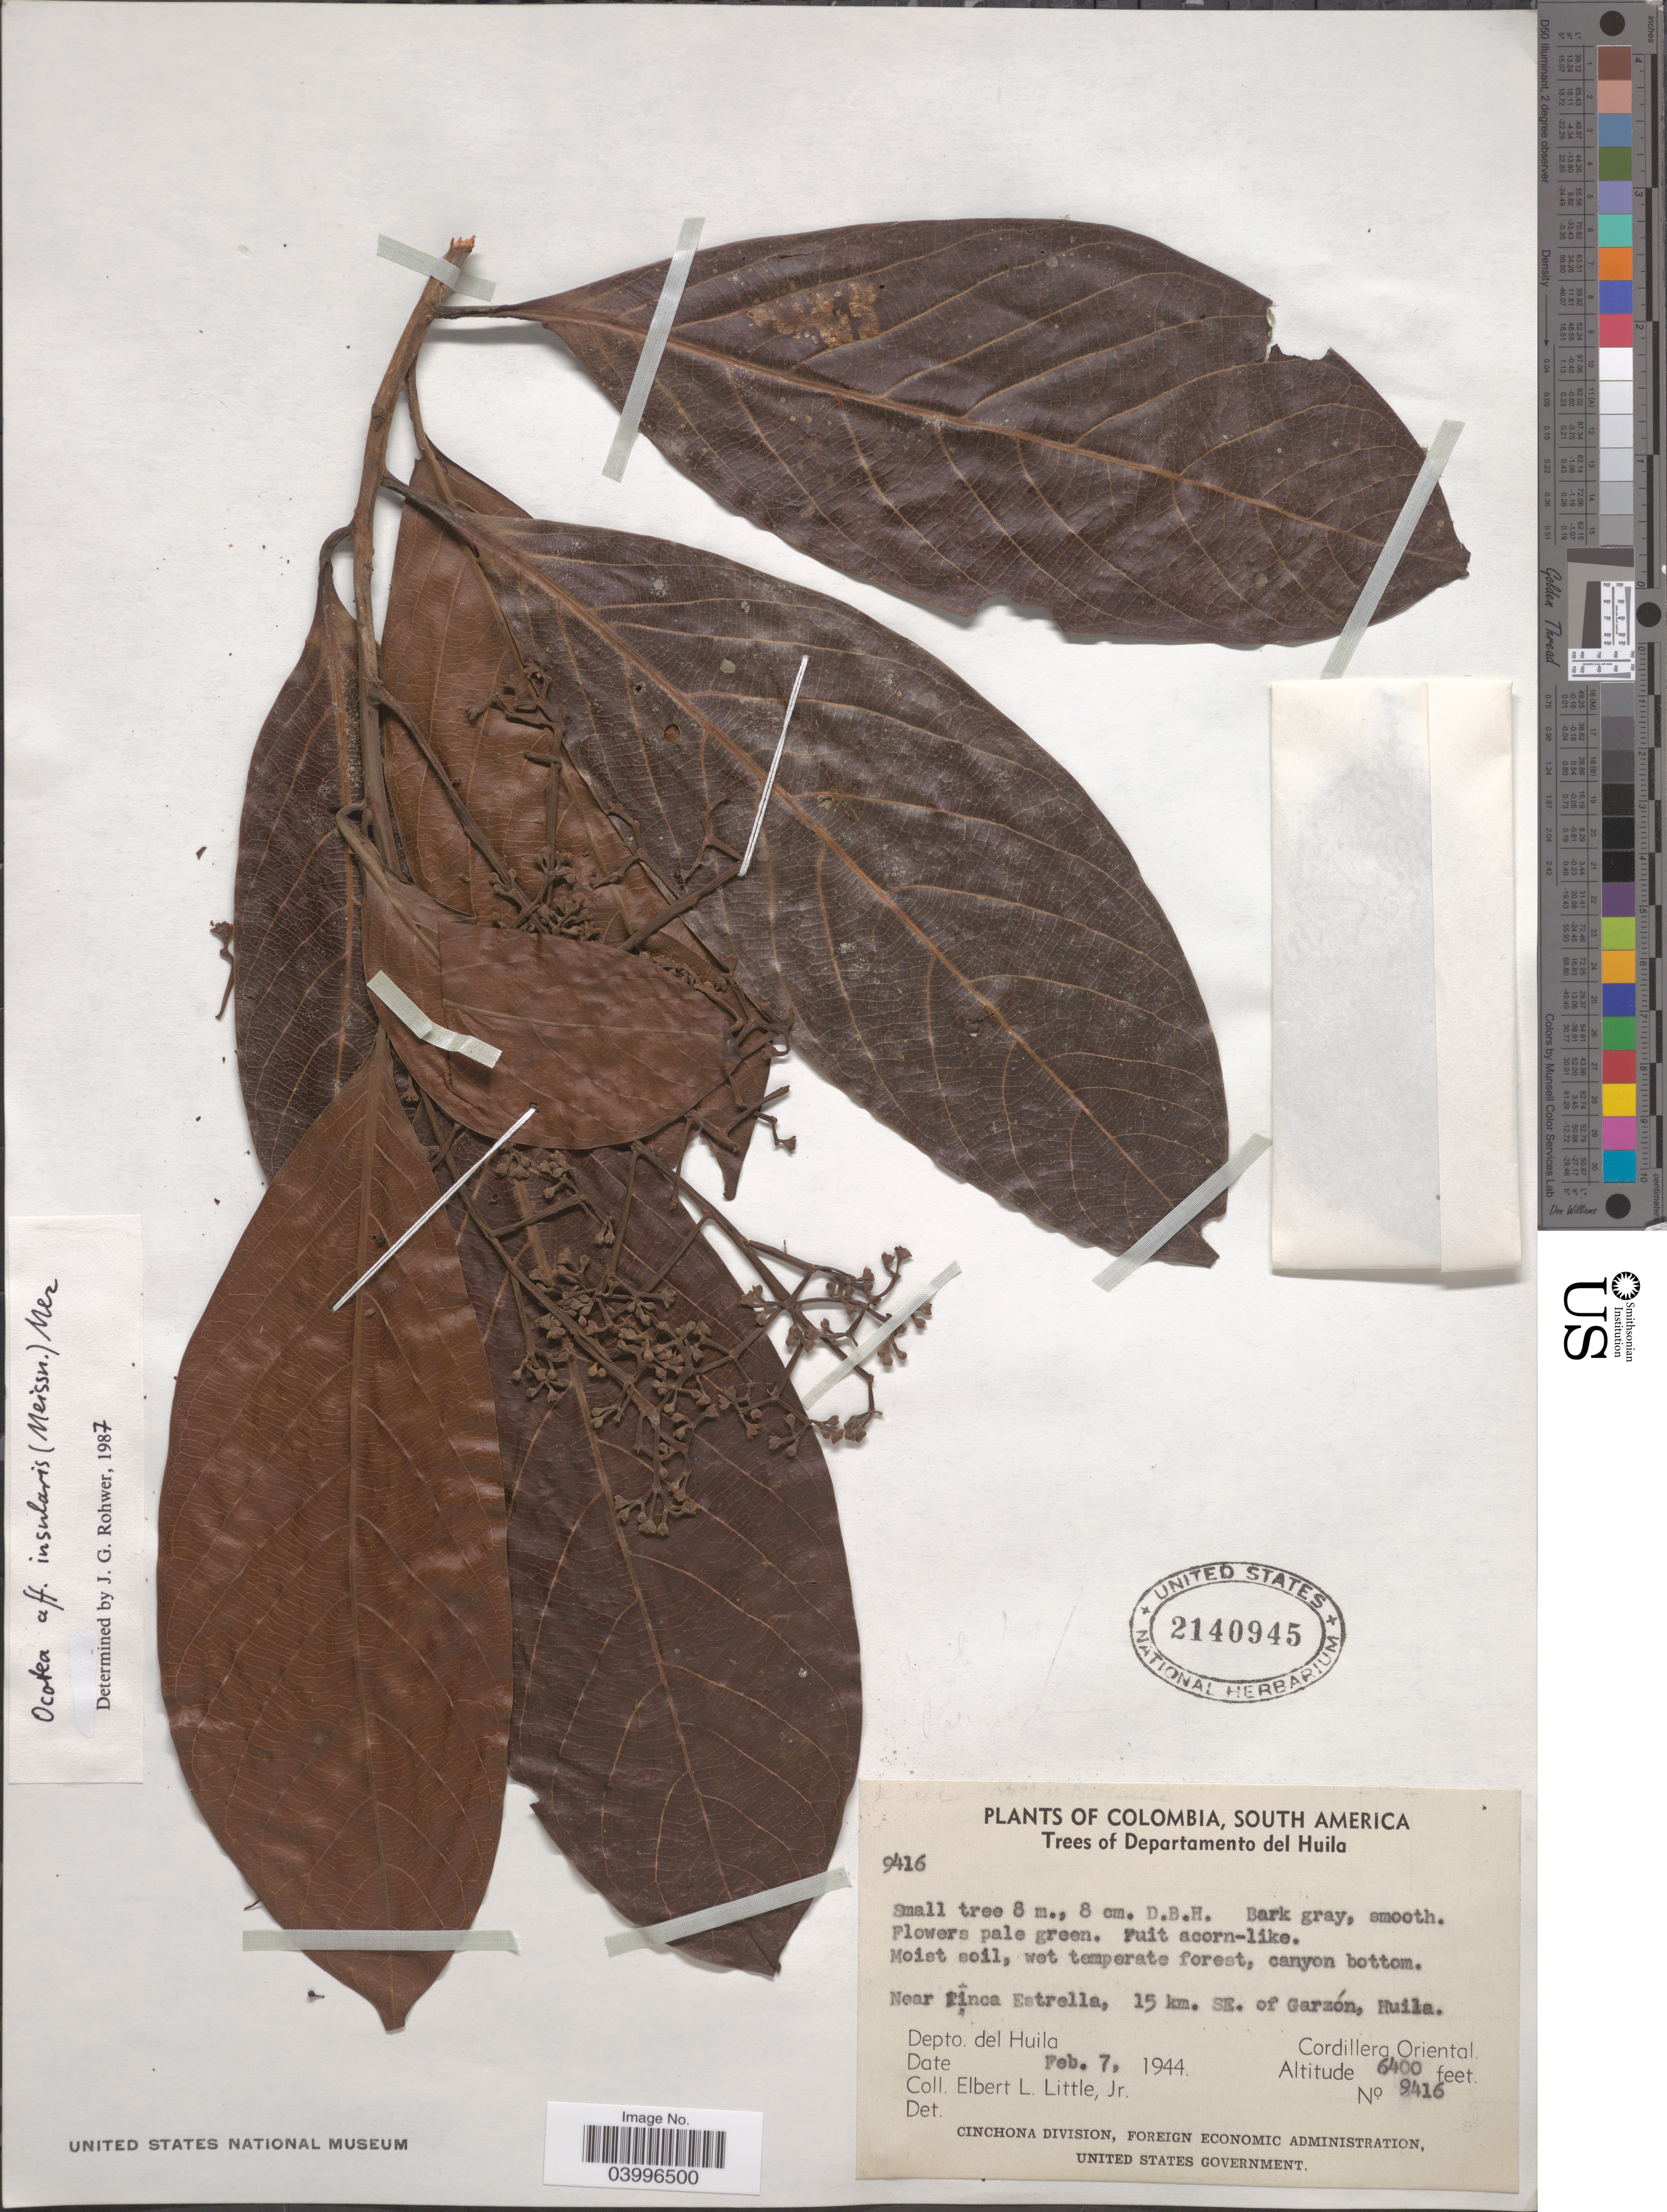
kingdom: Plantae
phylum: Tracheophyta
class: Magnoliopsida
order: Laurales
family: Lauraceae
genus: Ocotea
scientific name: Ocotea insularis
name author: (Meisn.) Mez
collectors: E. L. Little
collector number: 9416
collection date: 1944-02-07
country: Colombia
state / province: Huila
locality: Departamento del Huila. Near Finca Estrella, 15 km. SE. of Garzón, Huila. Depto. del Huila. Cordillera Oriental.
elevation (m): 1951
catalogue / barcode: US 2140945